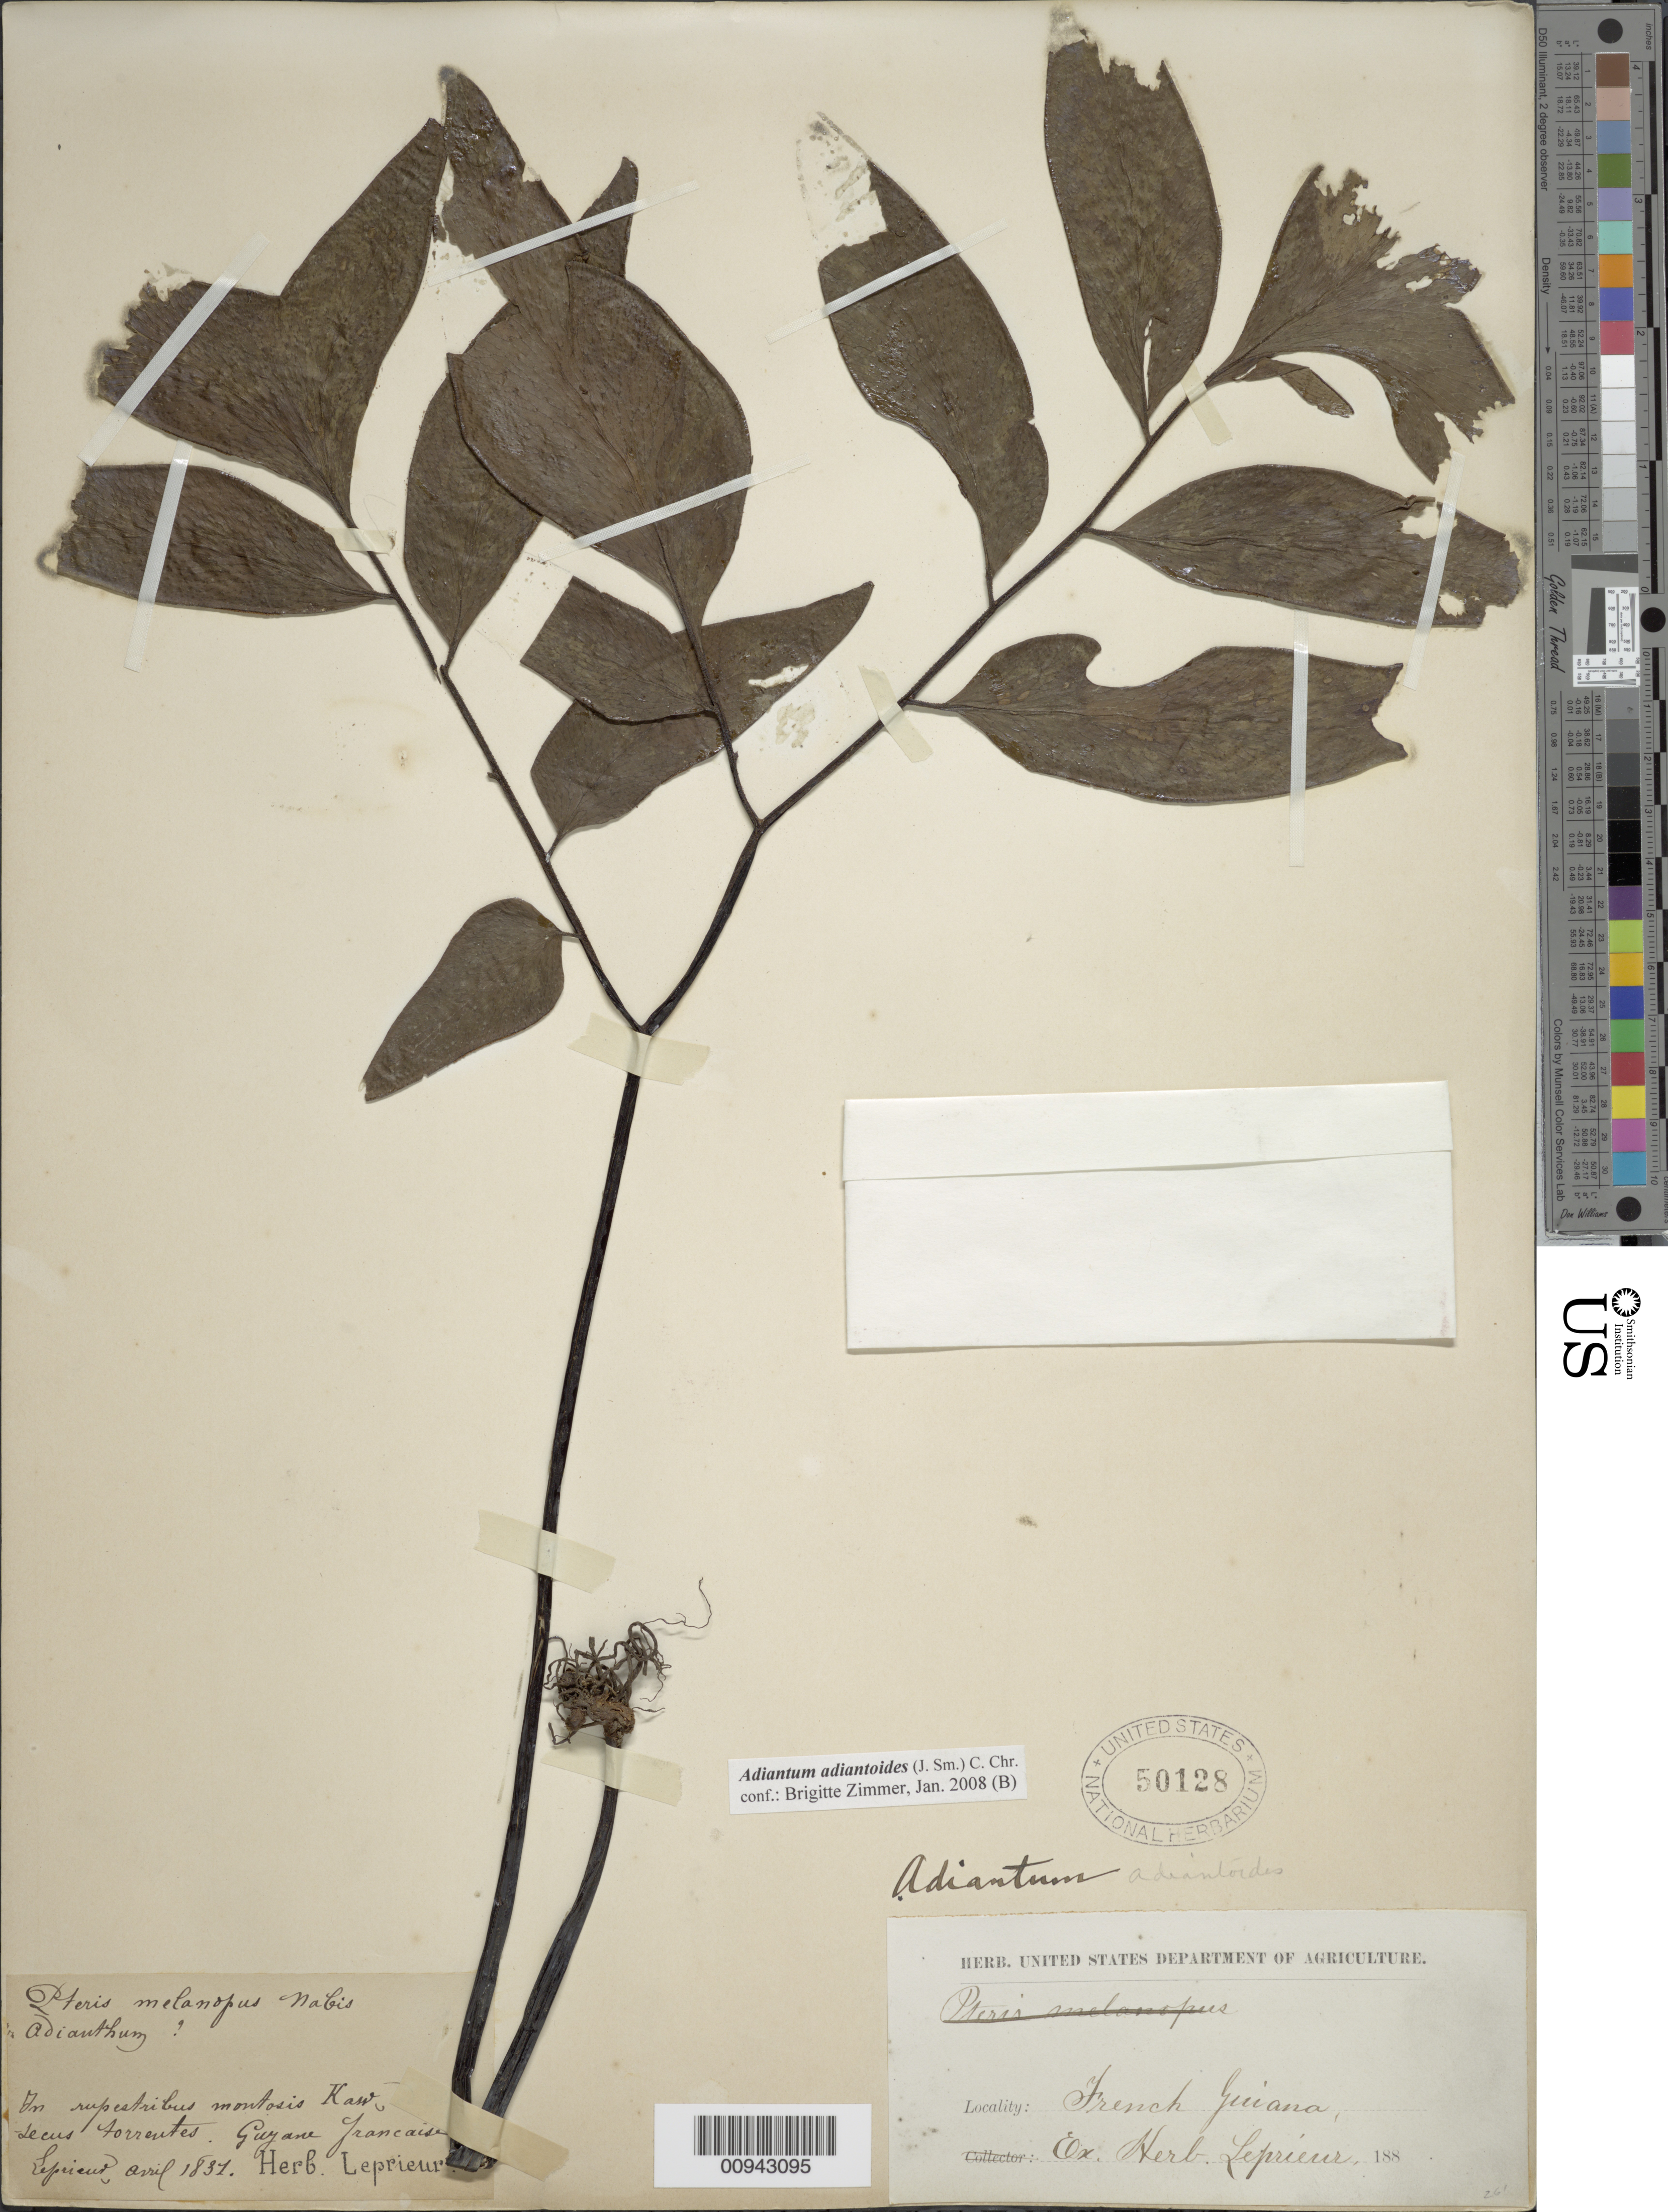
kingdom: Plantae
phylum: Tracheophyta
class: Polypodiopsida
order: Polypodiales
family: Pteridaceae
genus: Adiantum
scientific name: Adiantum adiantoides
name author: (J. Sm.) C. Chr.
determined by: Zimmer, B.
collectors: F. M. R. Leprieur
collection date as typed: April 1831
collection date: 1831-04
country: French Guiana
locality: Kaw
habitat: Rupestribus monosis, secus torrentes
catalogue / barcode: US 50128